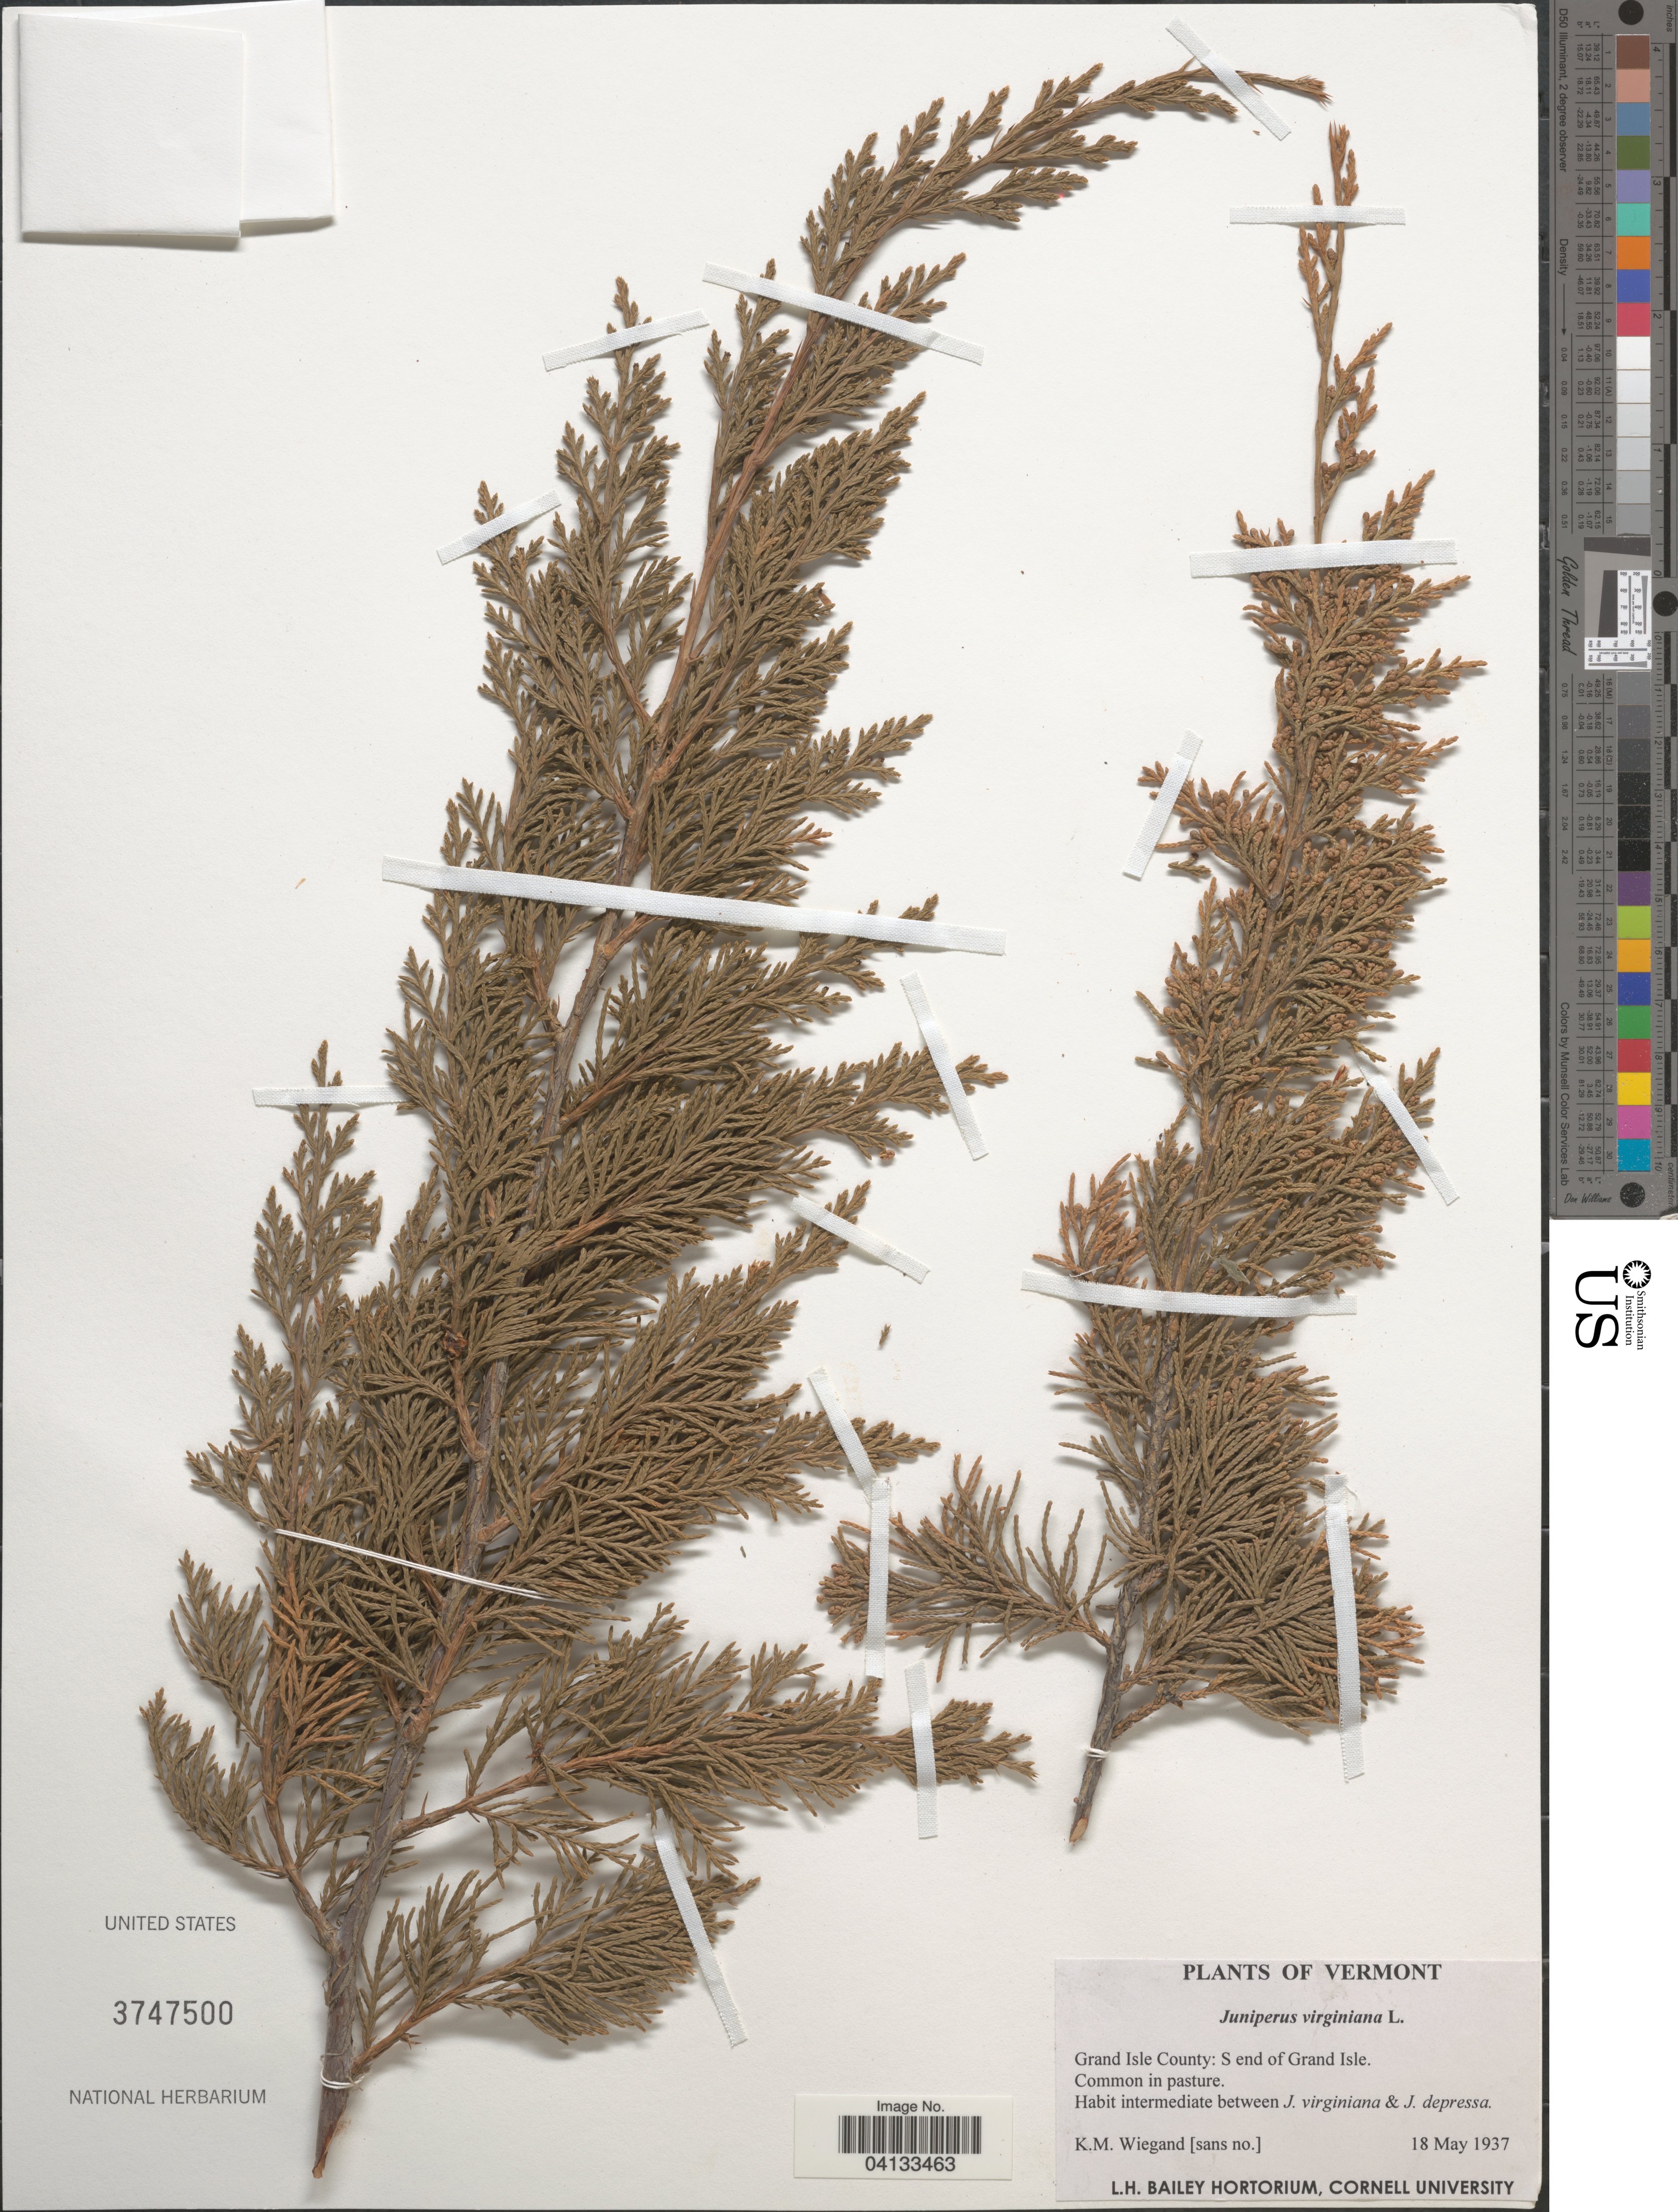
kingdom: Plantae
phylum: Tracheophyta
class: Pinopsida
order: Pinales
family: Cupressaceae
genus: Juniperus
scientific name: Juniperus virginiana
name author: L.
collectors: K. M. Wiegand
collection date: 1937-05-18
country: United States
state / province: Vermont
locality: Grand Isle County: S end of Grand Isle.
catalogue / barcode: US 3747500